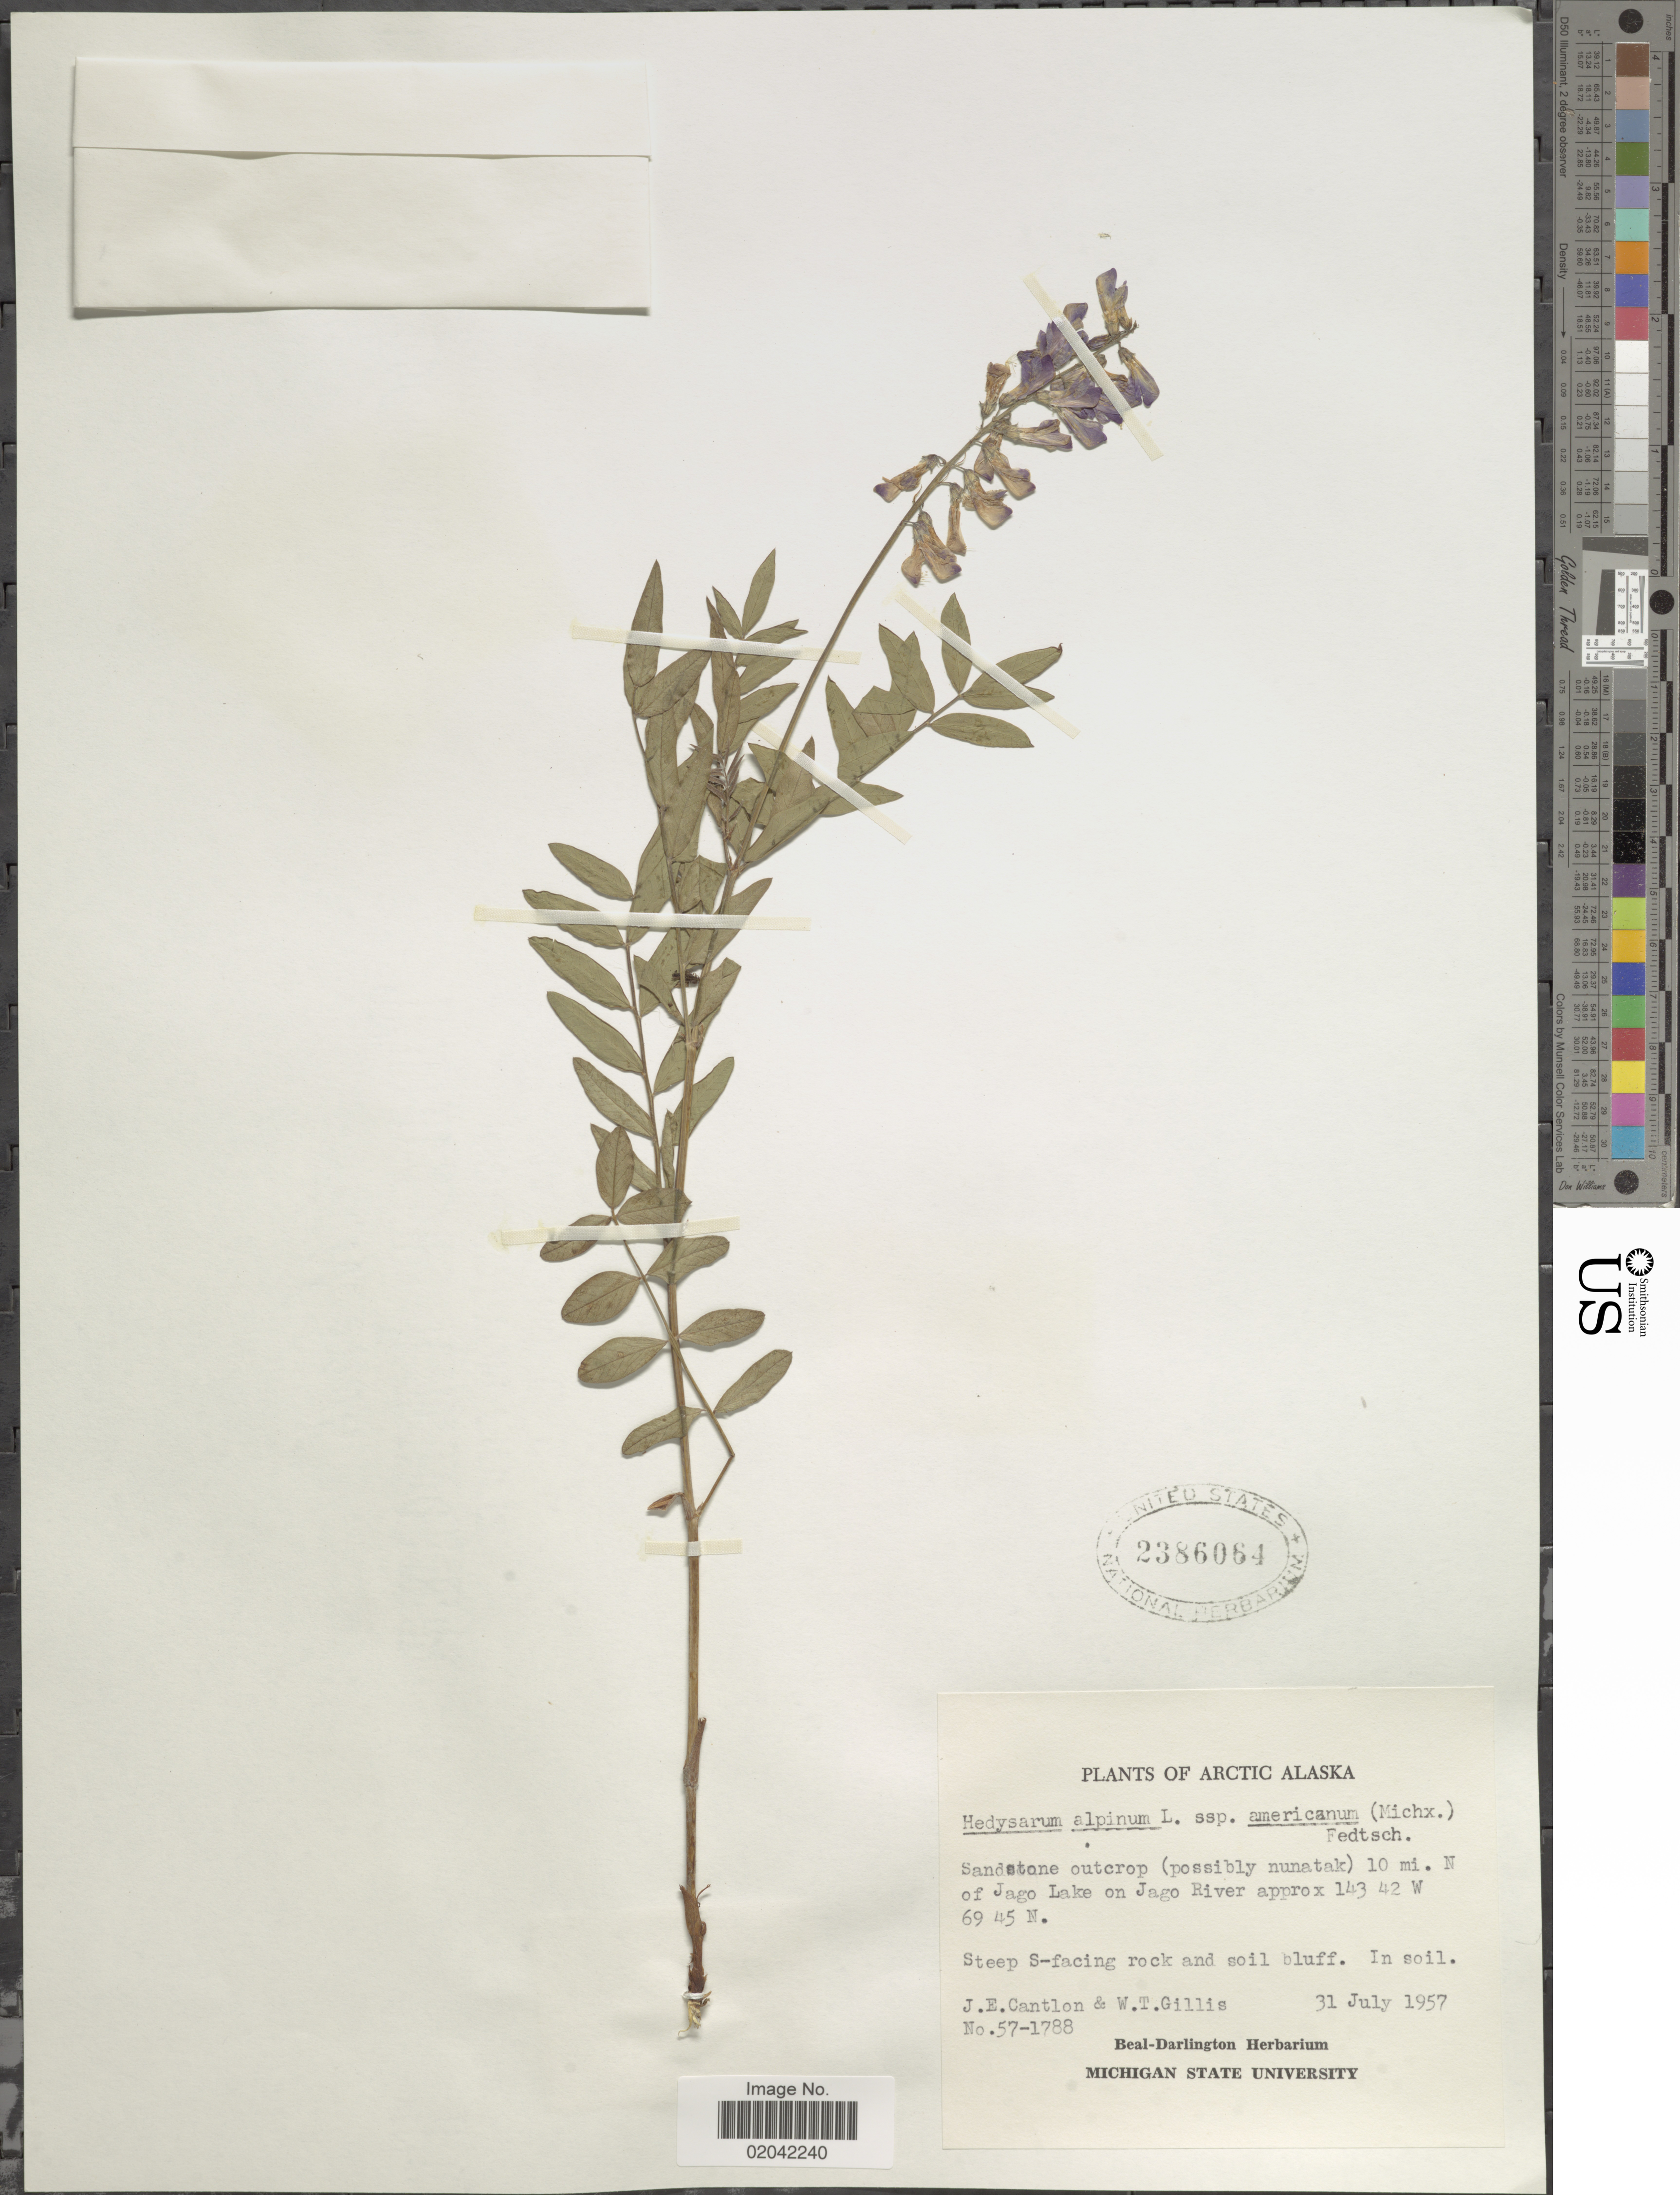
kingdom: Plantae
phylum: Tracheophyta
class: Magnoliopsida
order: Fabales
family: Fabaceae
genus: Hedysarum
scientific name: Hedysarum alpinum var. americanum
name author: Michx. ex Pursh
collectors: J. Cantlon & W. T. Gillis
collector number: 57-1788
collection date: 1957-07-31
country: United States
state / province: Alaska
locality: Arctic Slope. Sandstone outcrop (possibly nunatak) 10 mi. N of Jago Lake on Jago River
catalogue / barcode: US 2386064